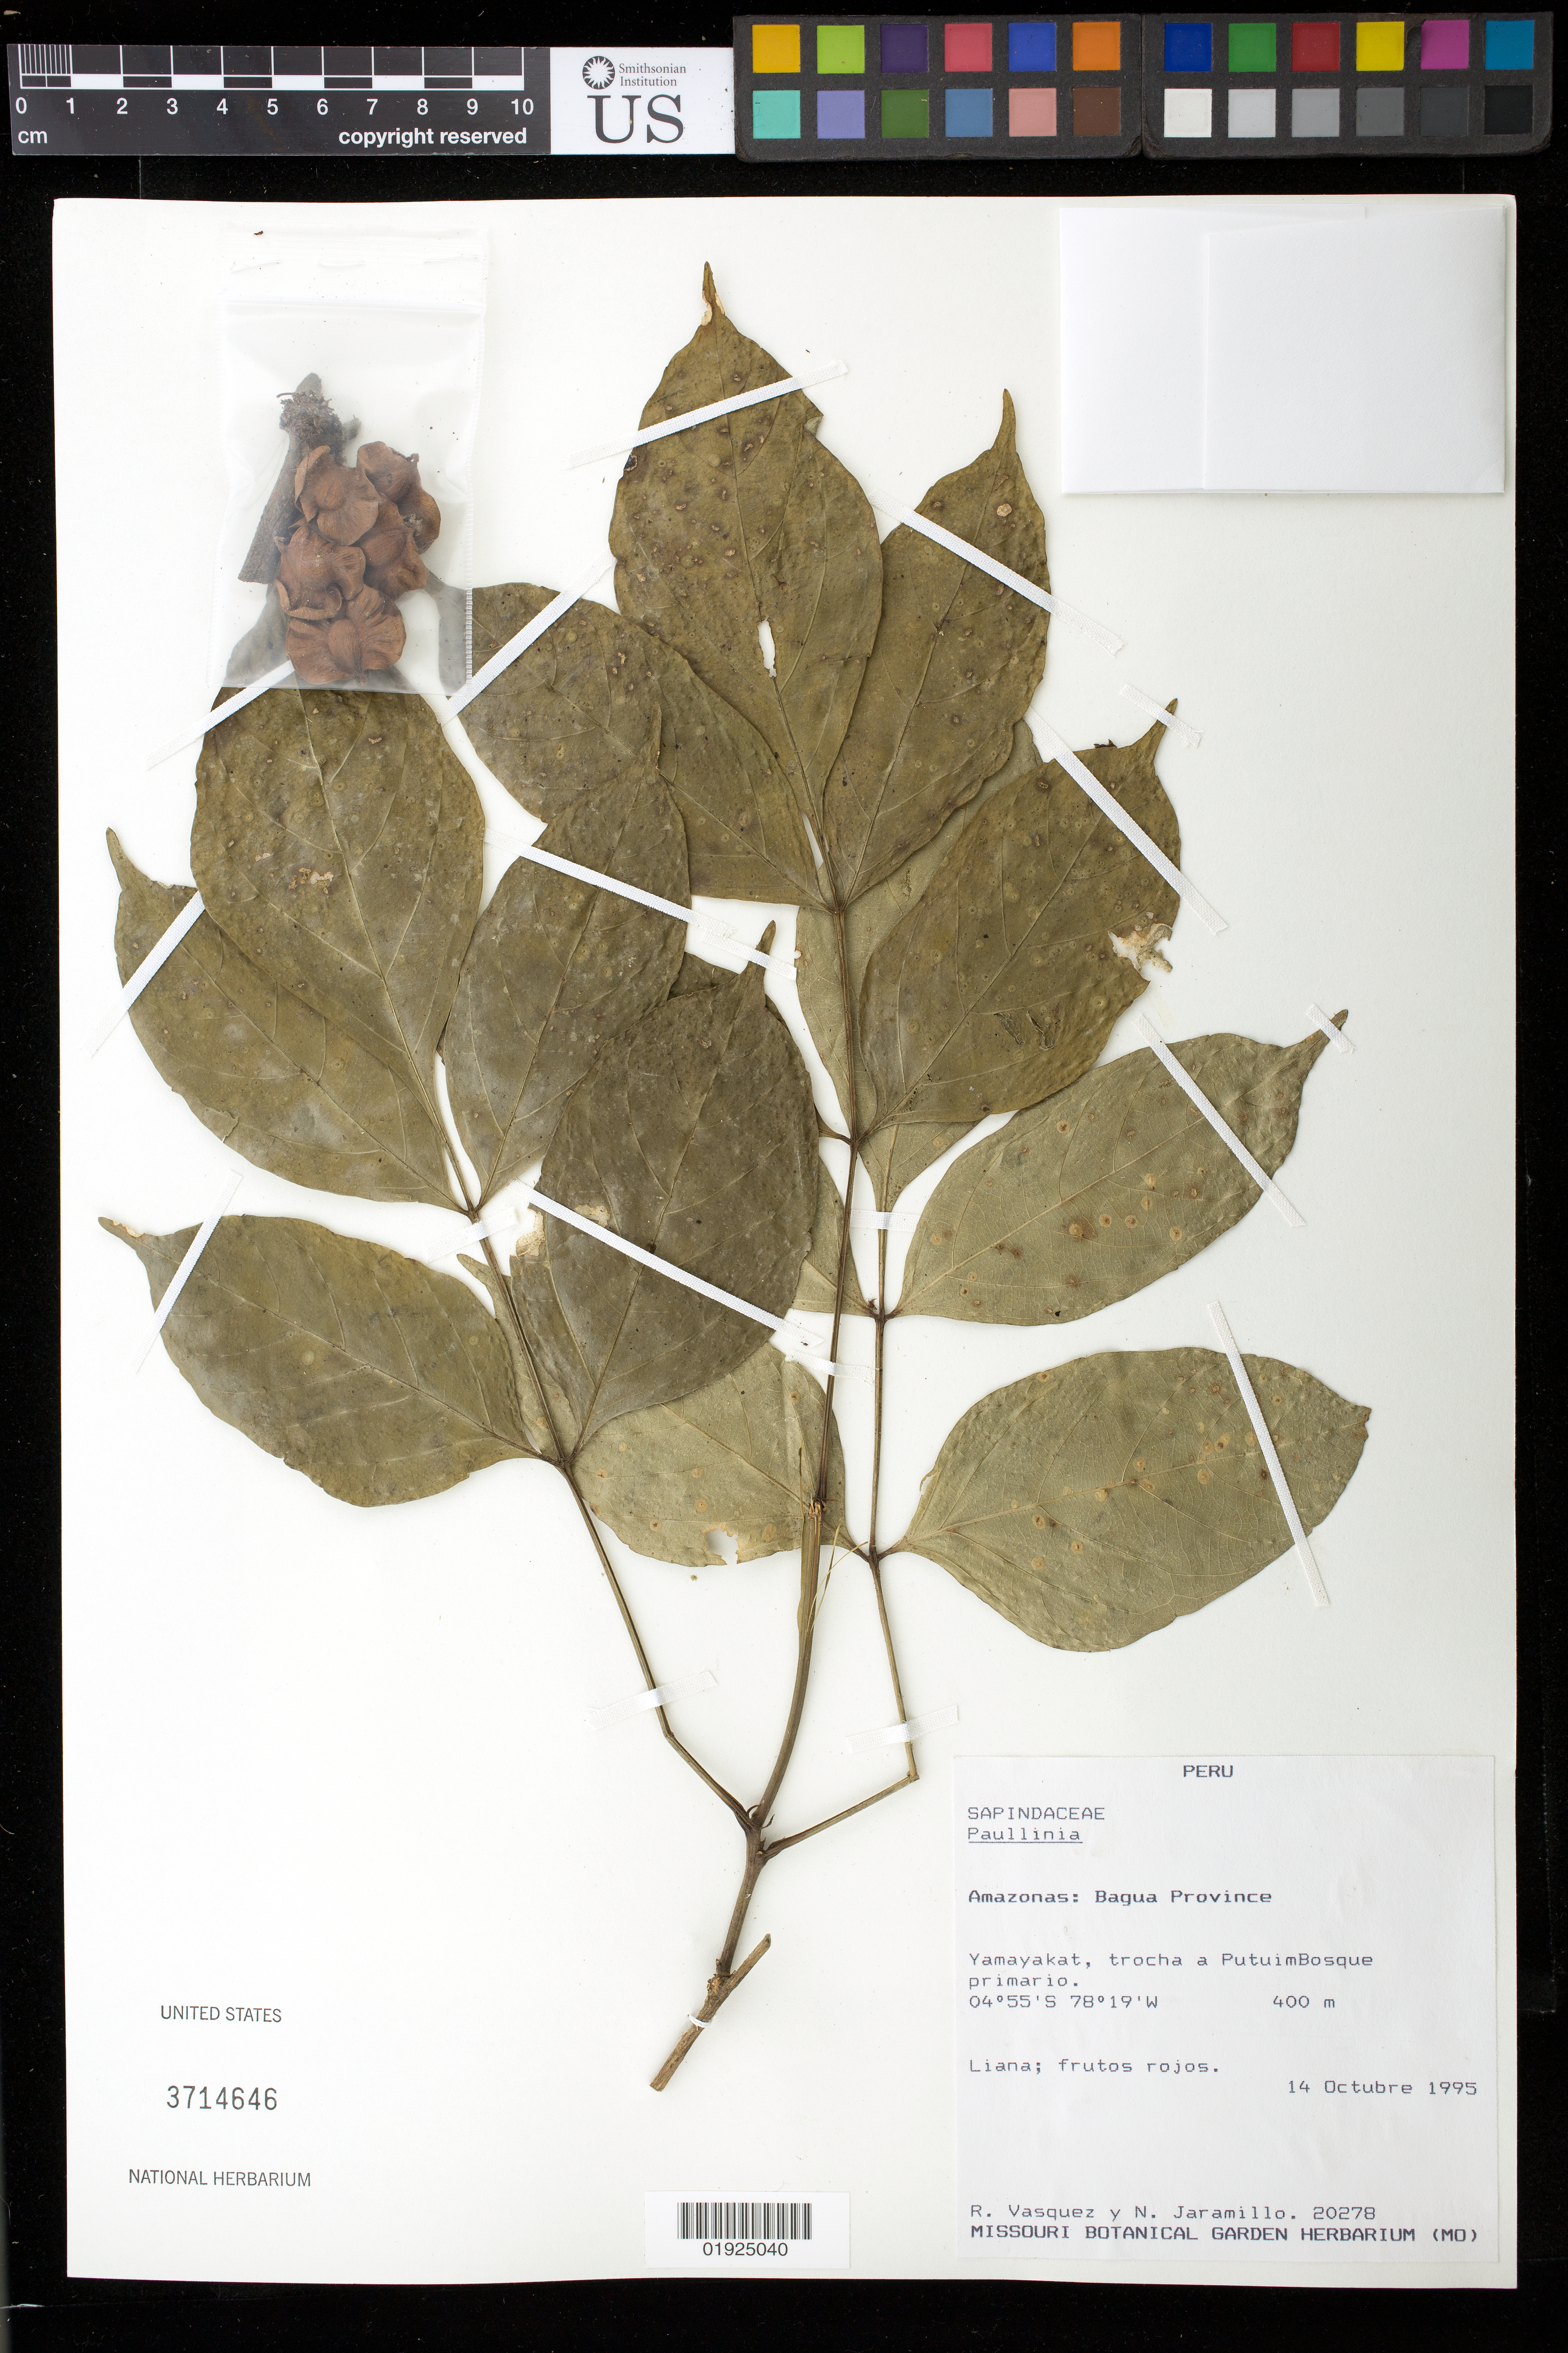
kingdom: Plantae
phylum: Tracheophyta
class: Magnoliopsida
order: Sapindales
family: Sapindaceae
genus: Paullinia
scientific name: Paullinia pterocarpa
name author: Triana & Planch.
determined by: Acevedo-Rodriguez, P., (US), Smithsonian Institution - National Museum of Natural History (UNITED STATES)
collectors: R. Vásquez M. & N. Jaramillo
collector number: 20278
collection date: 1995-10-14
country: Peru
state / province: Amazonas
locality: Bagua Province, Yamayakat, trocha a Putuim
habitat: Bosque primario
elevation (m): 400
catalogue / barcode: US 3714646